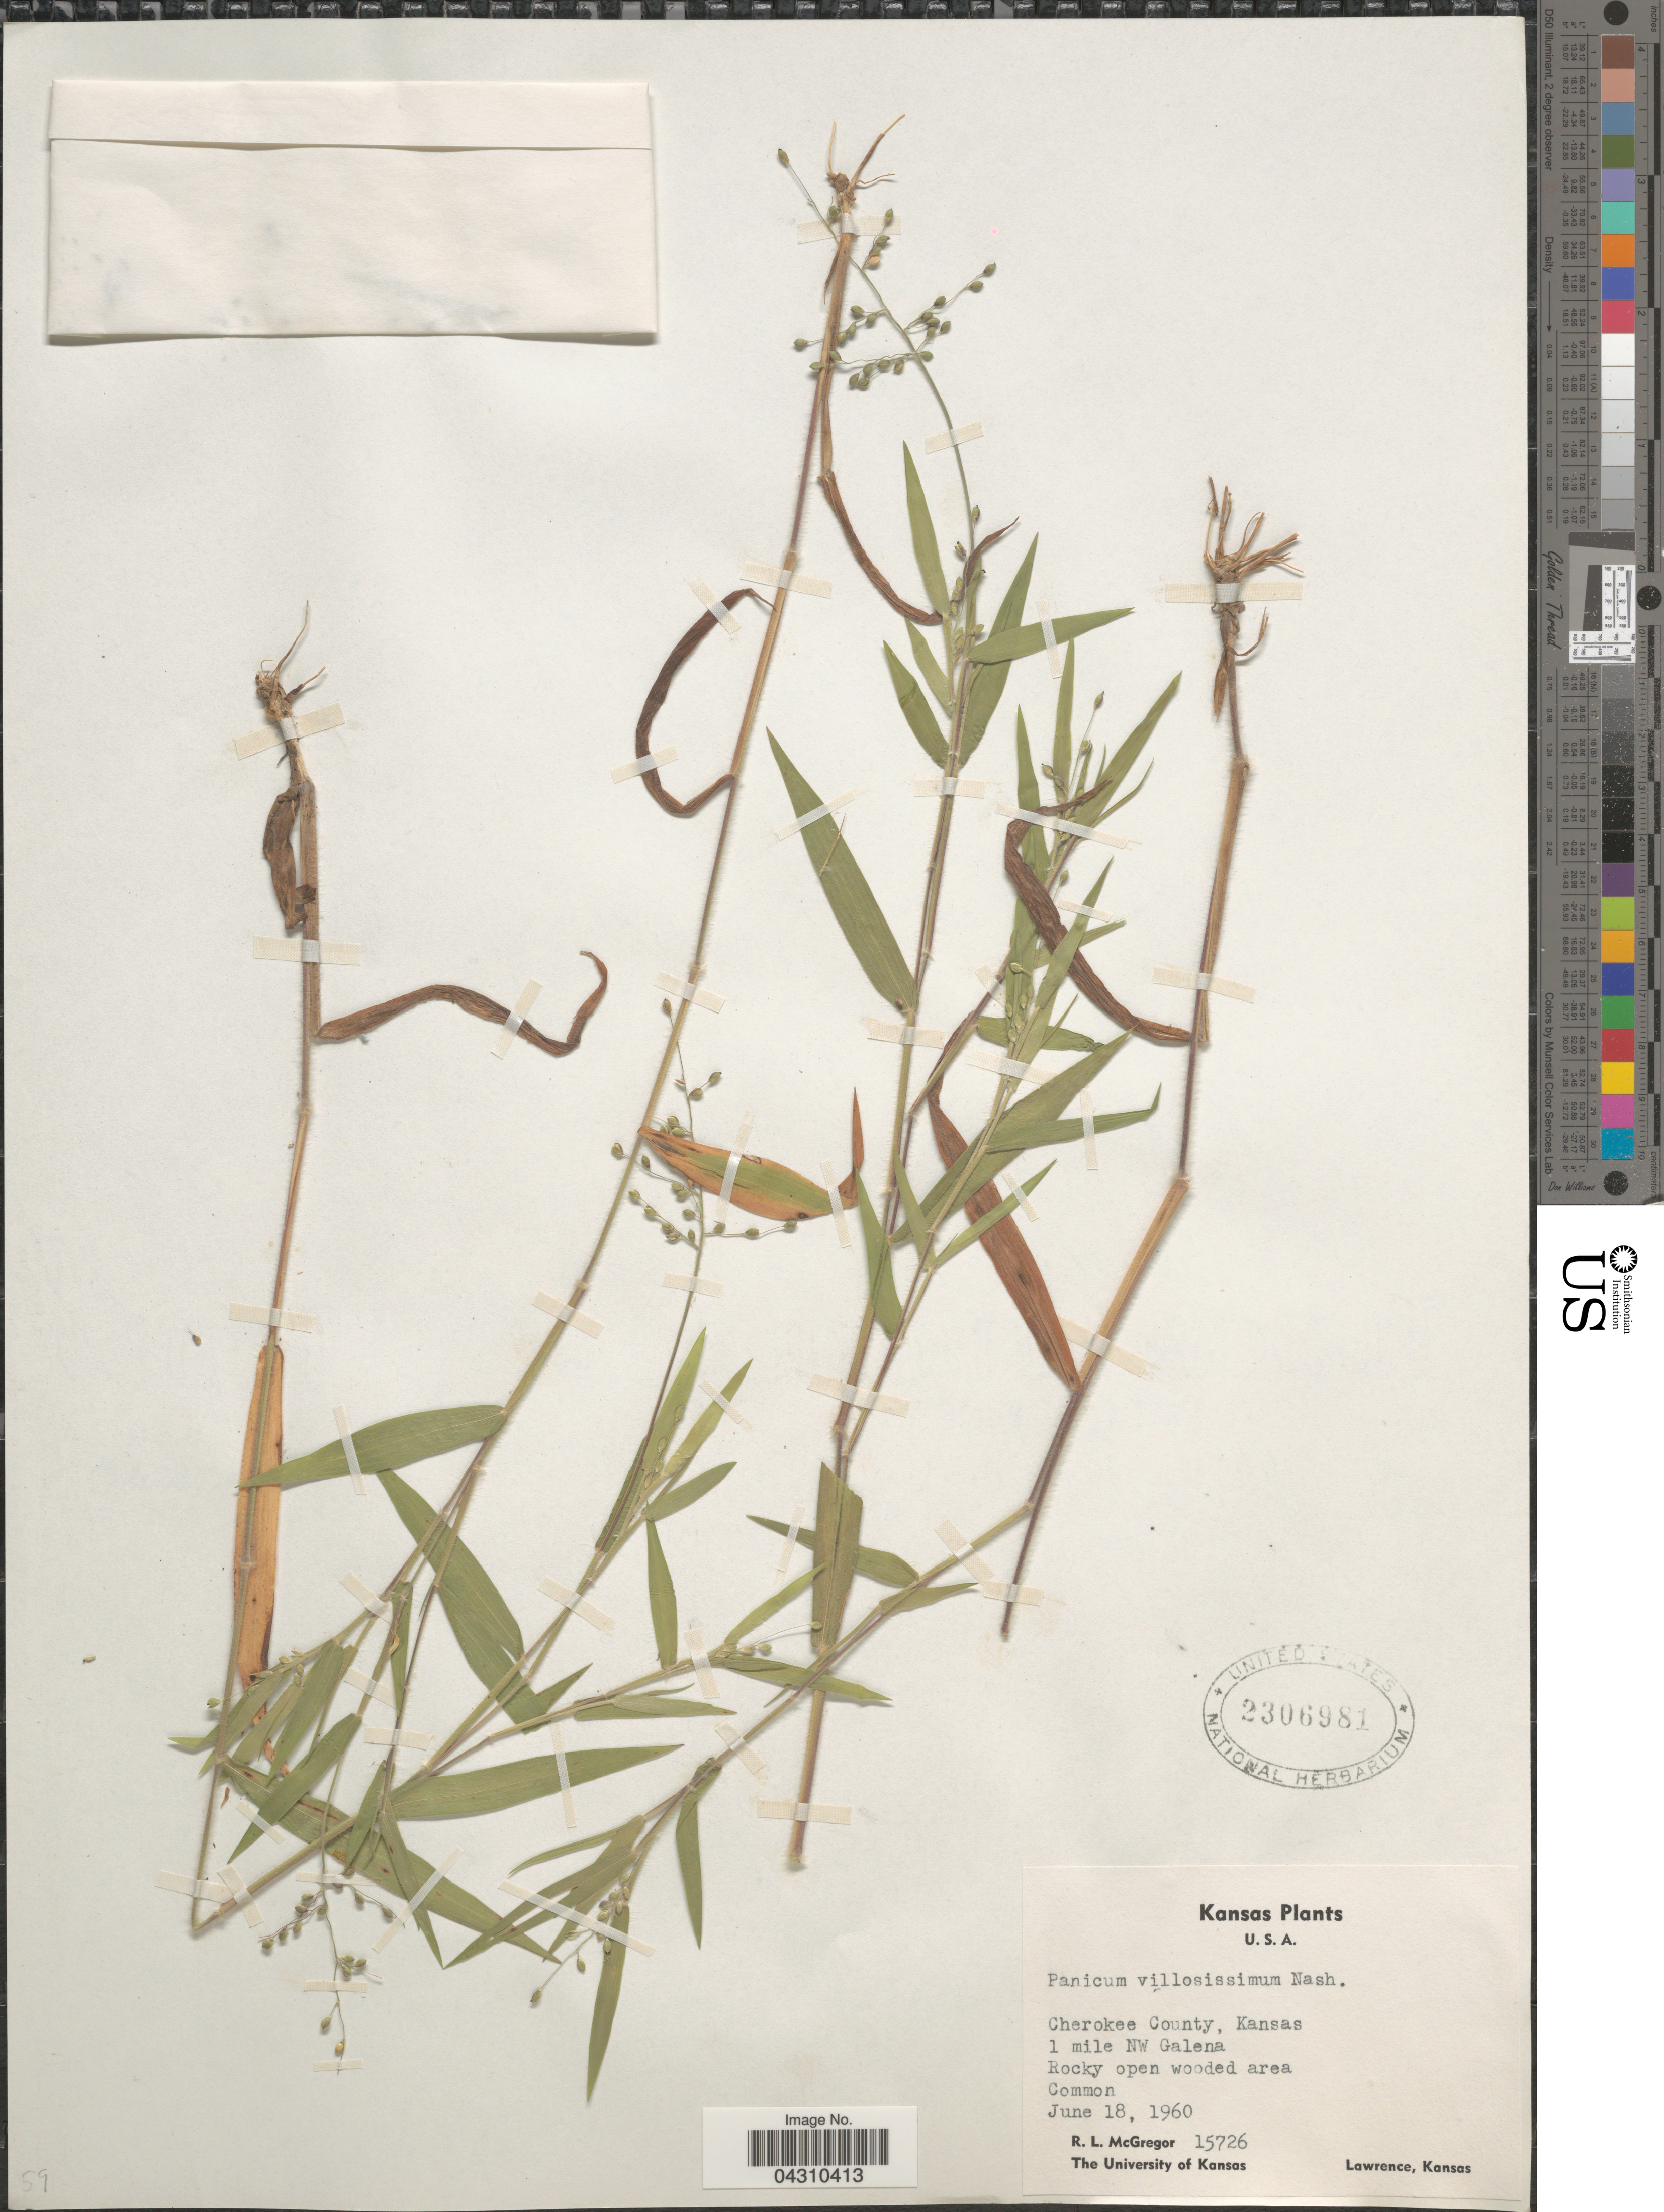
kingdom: Plantae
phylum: Tracheophyta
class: Liliopsida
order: Poales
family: Poaceae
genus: Dichanthelium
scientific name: Dichanthelium acuminatum var. acuminatum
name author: (Sw.) Gould & C.A. Clark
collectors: R. McGregor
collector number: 15726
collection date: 1960-06-18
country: United States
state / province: Kansas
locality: Cherokee County. 1 mile NW Galena. Rocky open wooded area.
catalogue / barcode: US 2306981